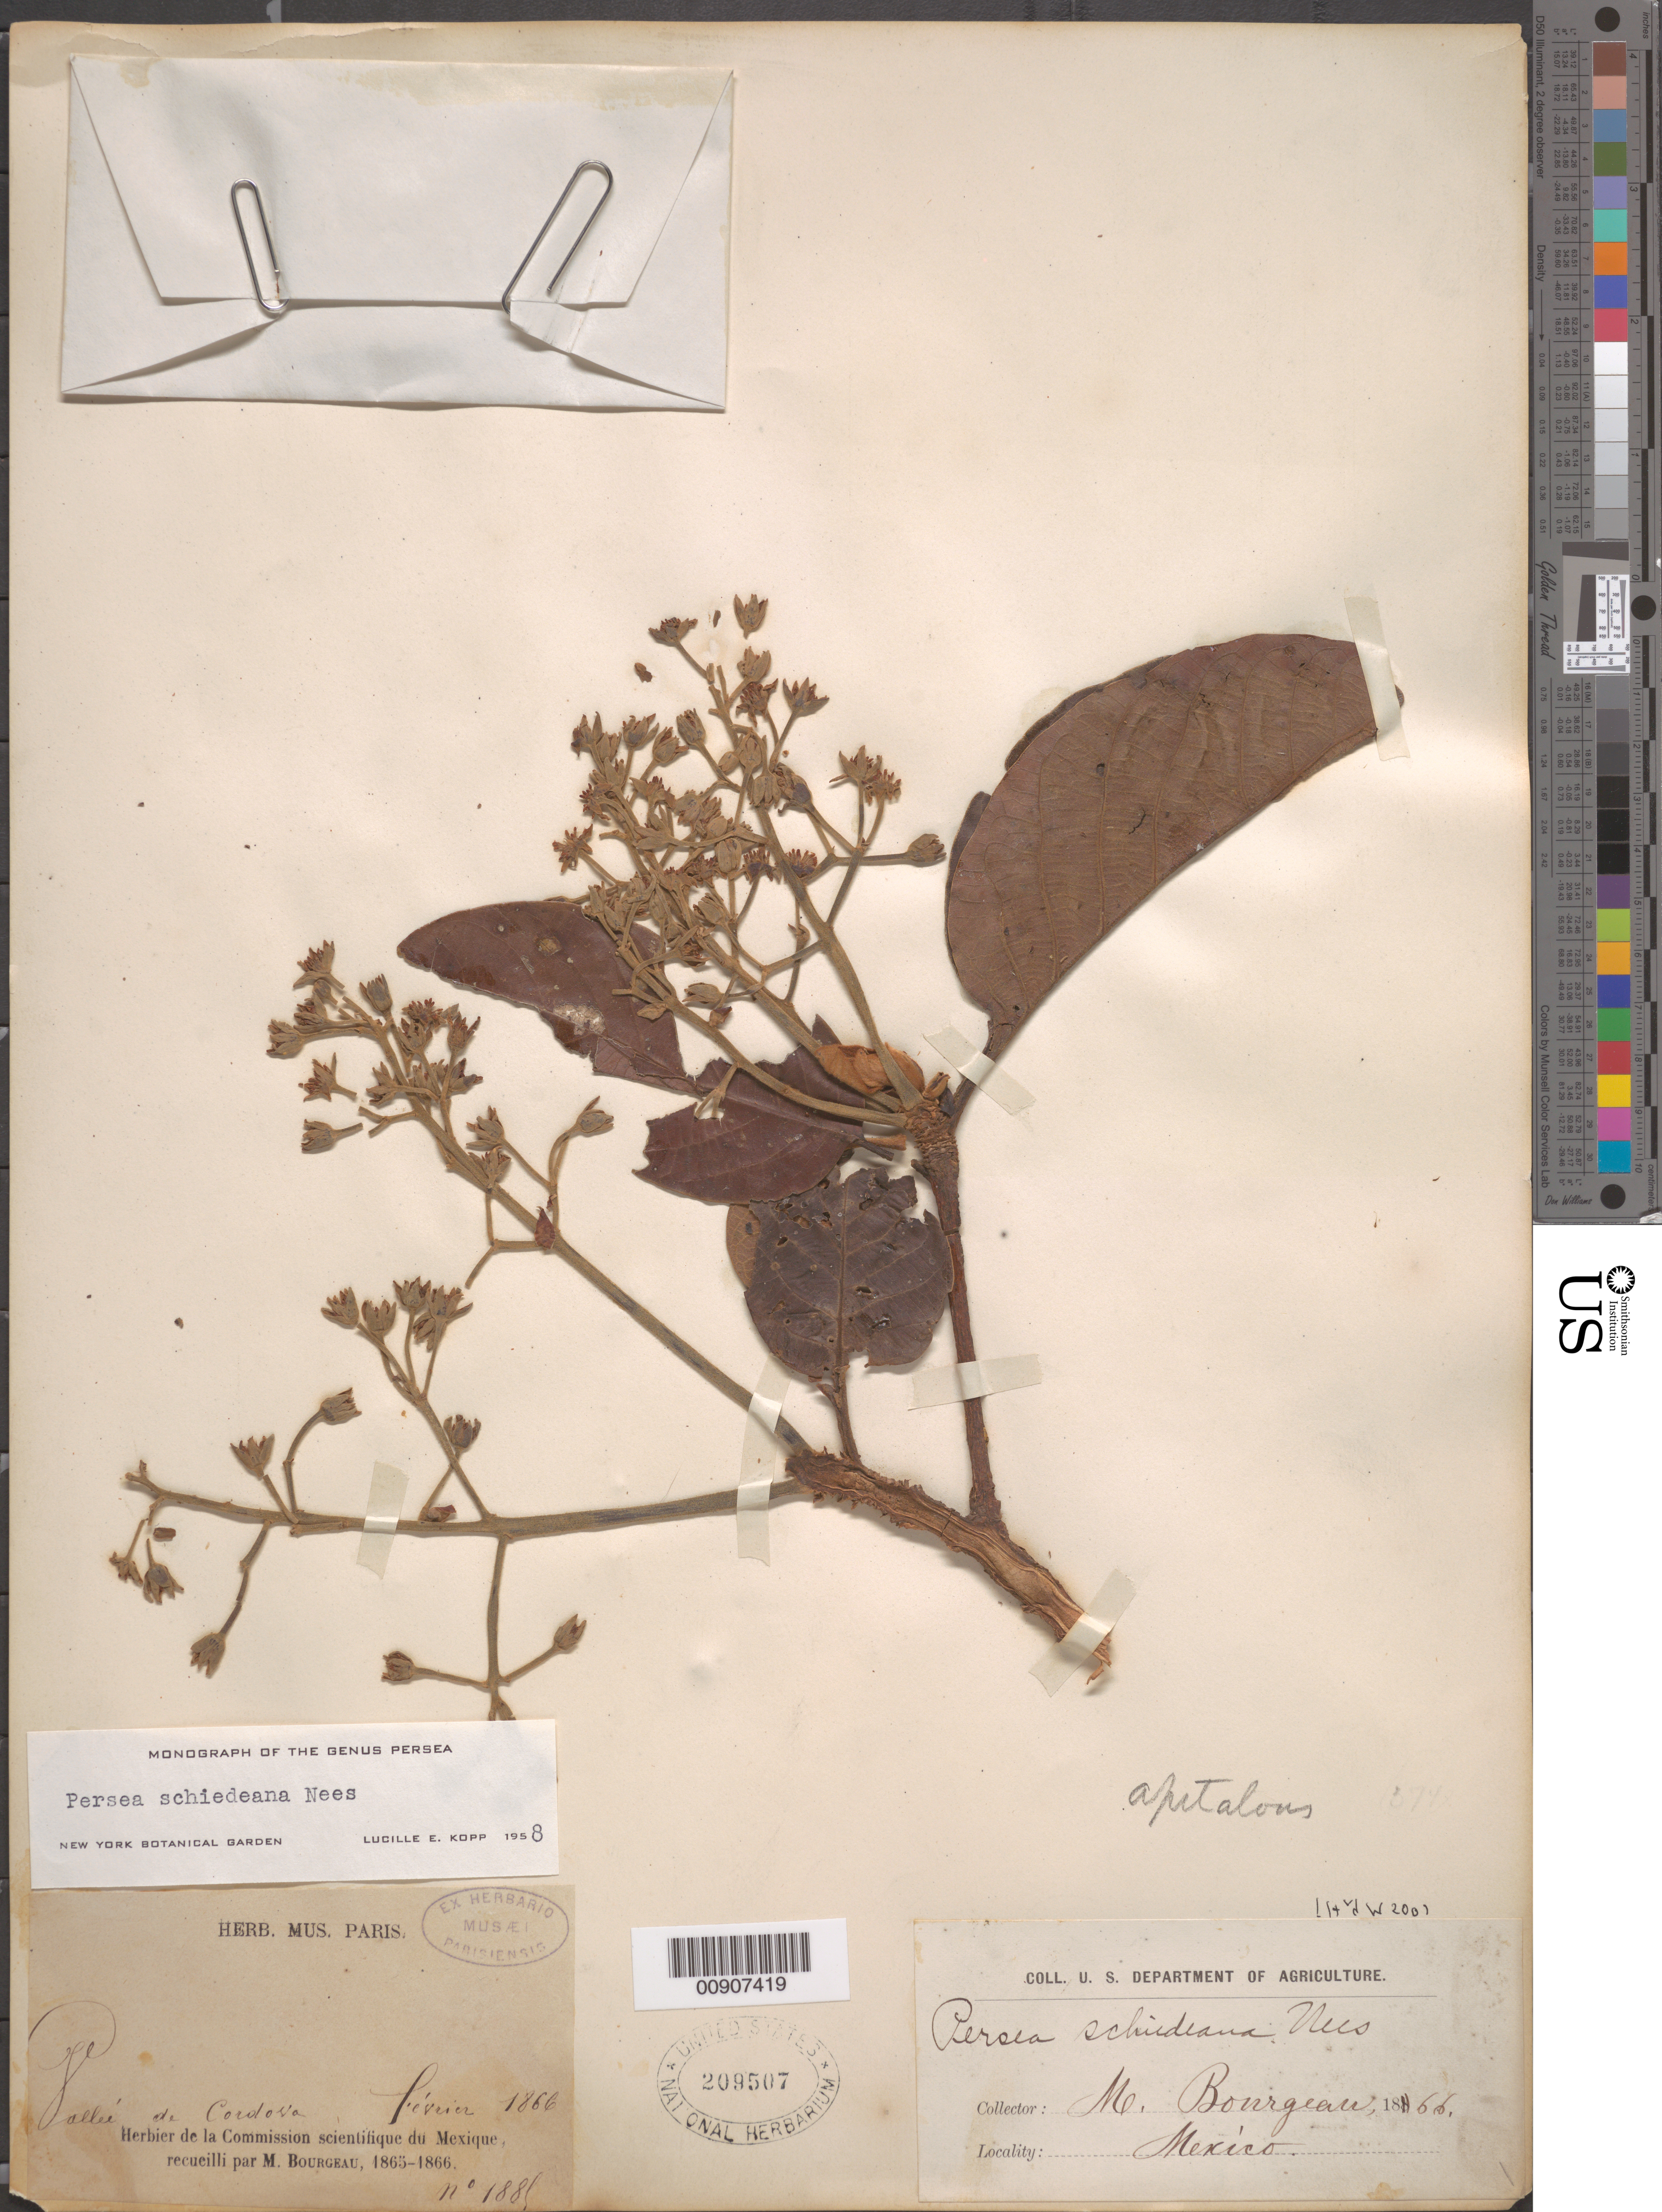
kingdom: Plantae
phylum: Tracheophyta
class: Magnoliopsida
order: Laurales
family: Lauraceae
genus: Persea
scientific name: Persea schiediana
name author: Nees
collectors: E. Bourgeau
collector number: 1881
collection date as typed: Feb 1866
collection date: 1866-02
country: Mexico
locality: Valleé de Cordova.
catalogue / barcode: US 209507